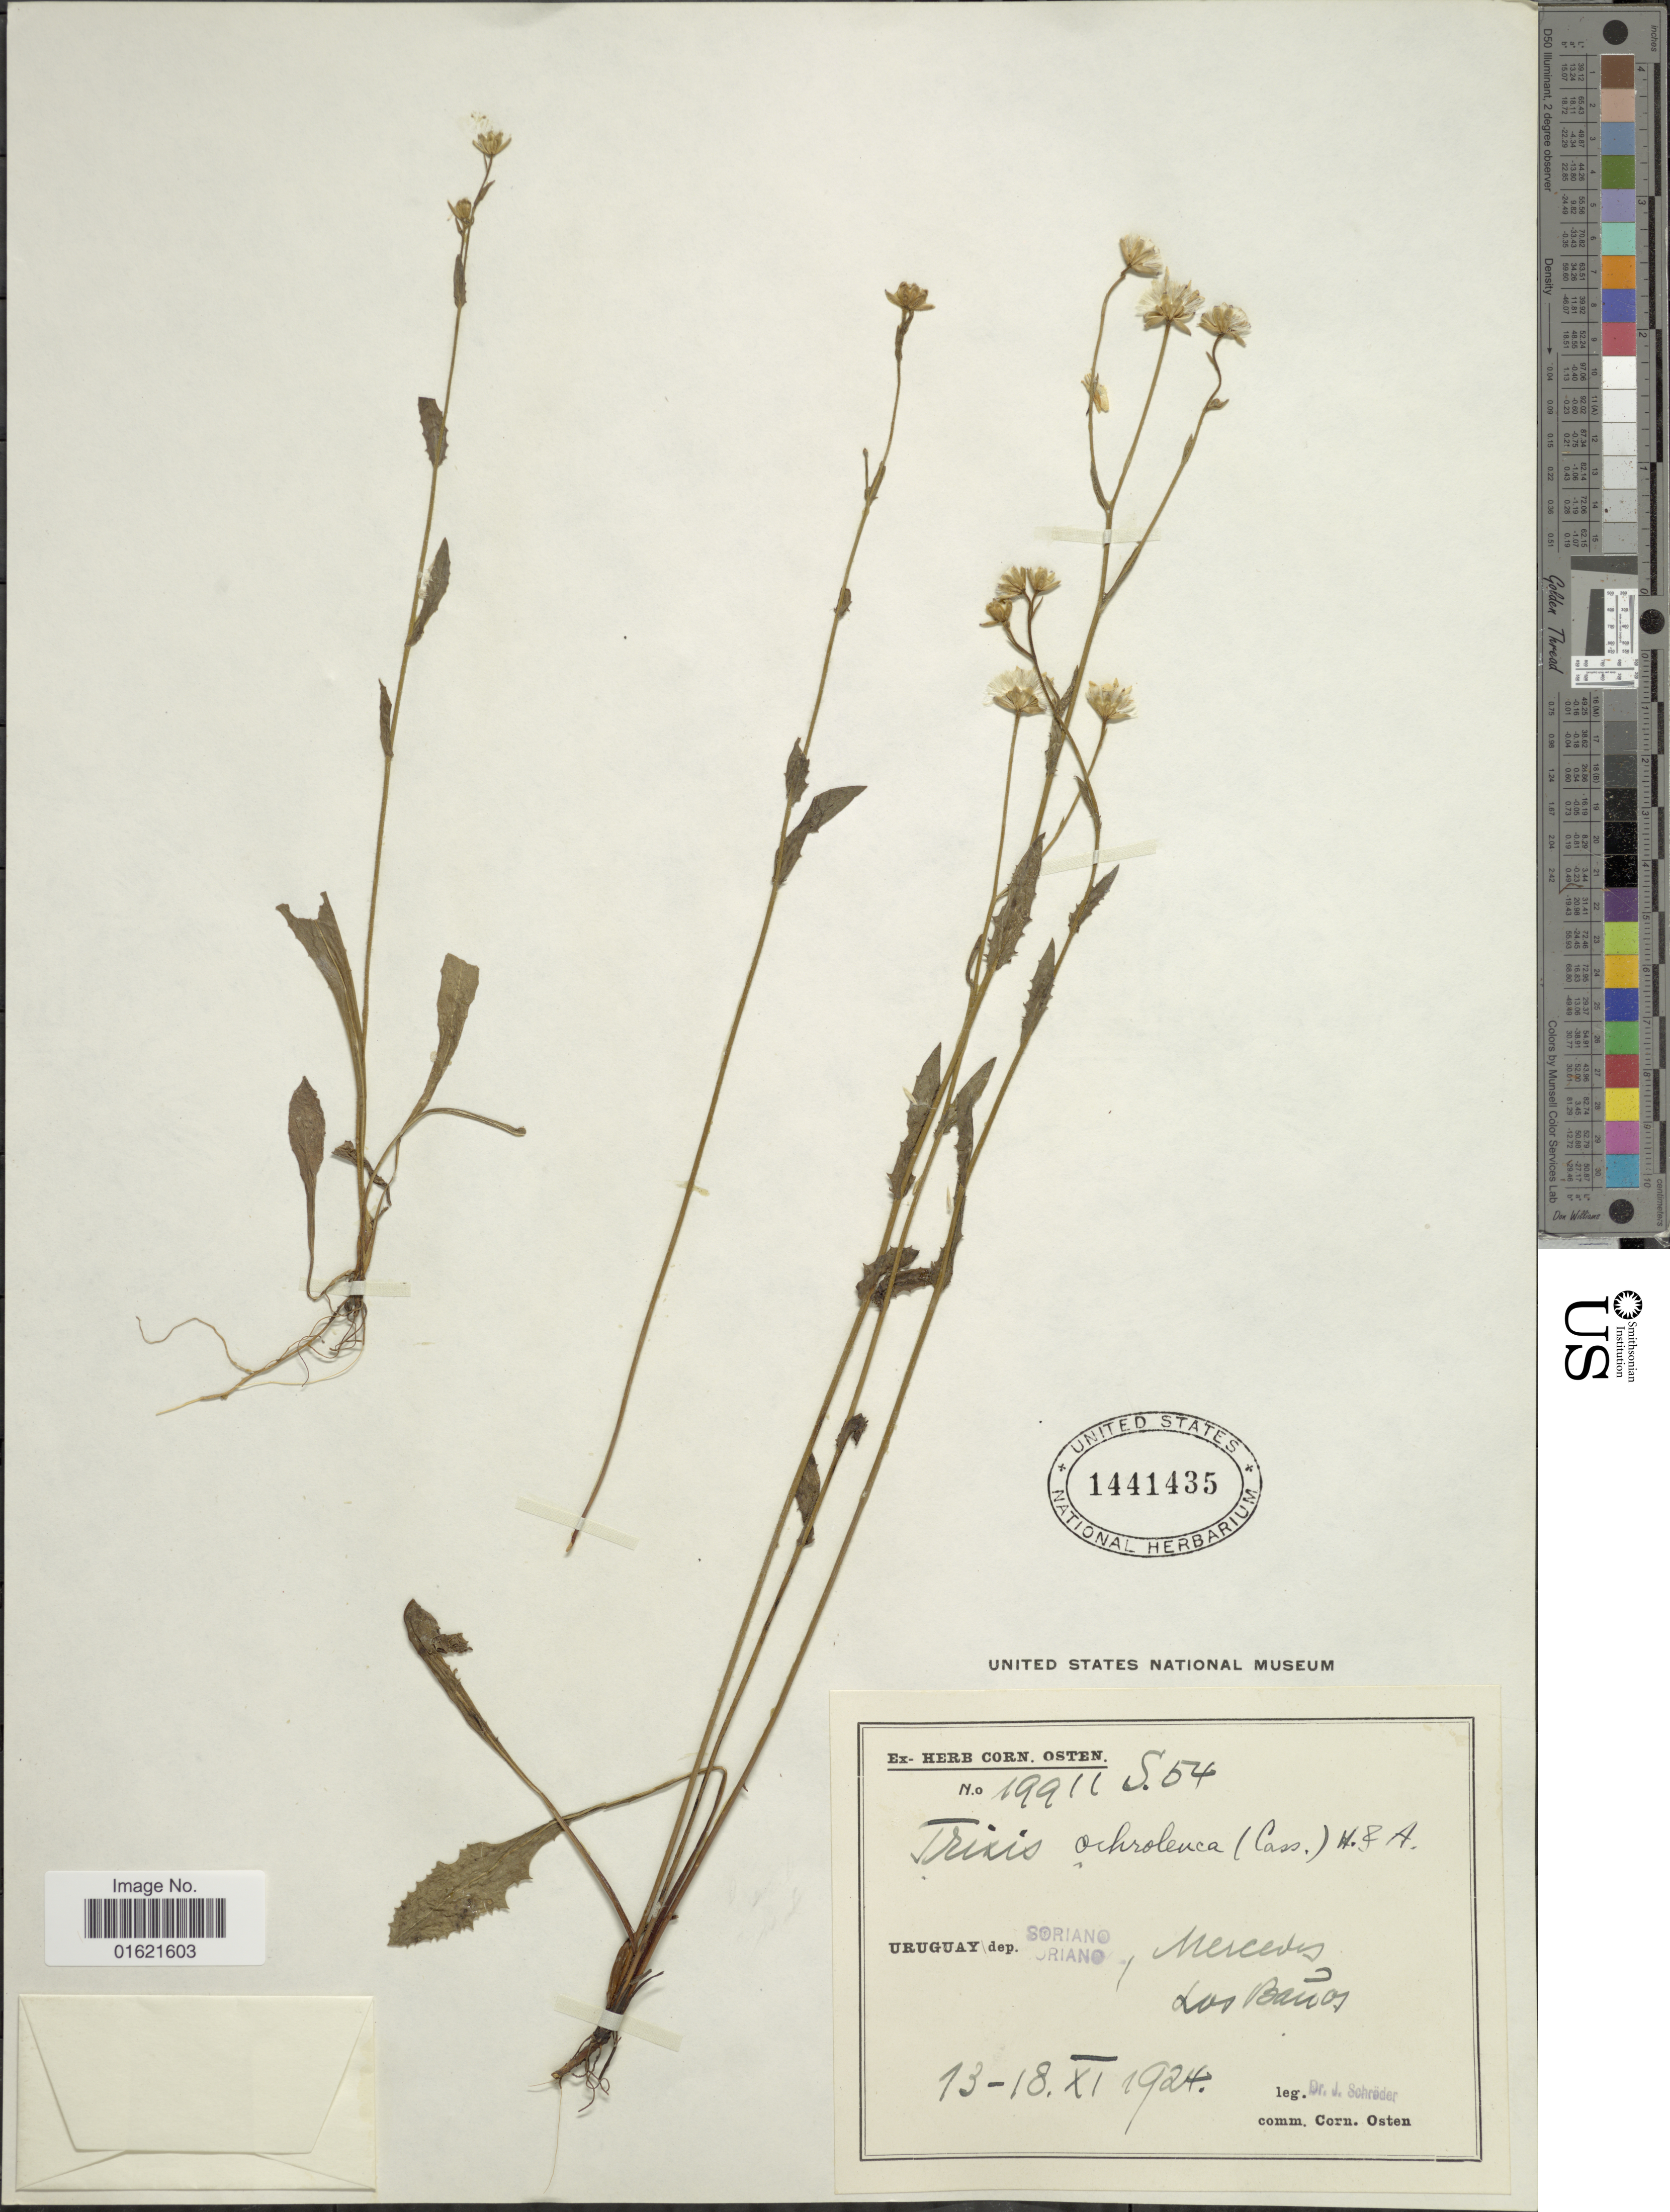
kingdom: Plantae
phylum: Tracheophyta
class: Magnoliopsida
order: Asterales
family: Asteraceae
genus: Holocheilus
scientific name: Holocheilus illustris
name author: (Vell.) Cabrera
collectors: C. Osten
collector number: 19911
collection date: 1924-11-13/1924-11-18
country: Uruguay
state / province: Soriano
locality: Dep. Soriano, Mercedes, Los Banos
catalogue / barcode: US 1441435